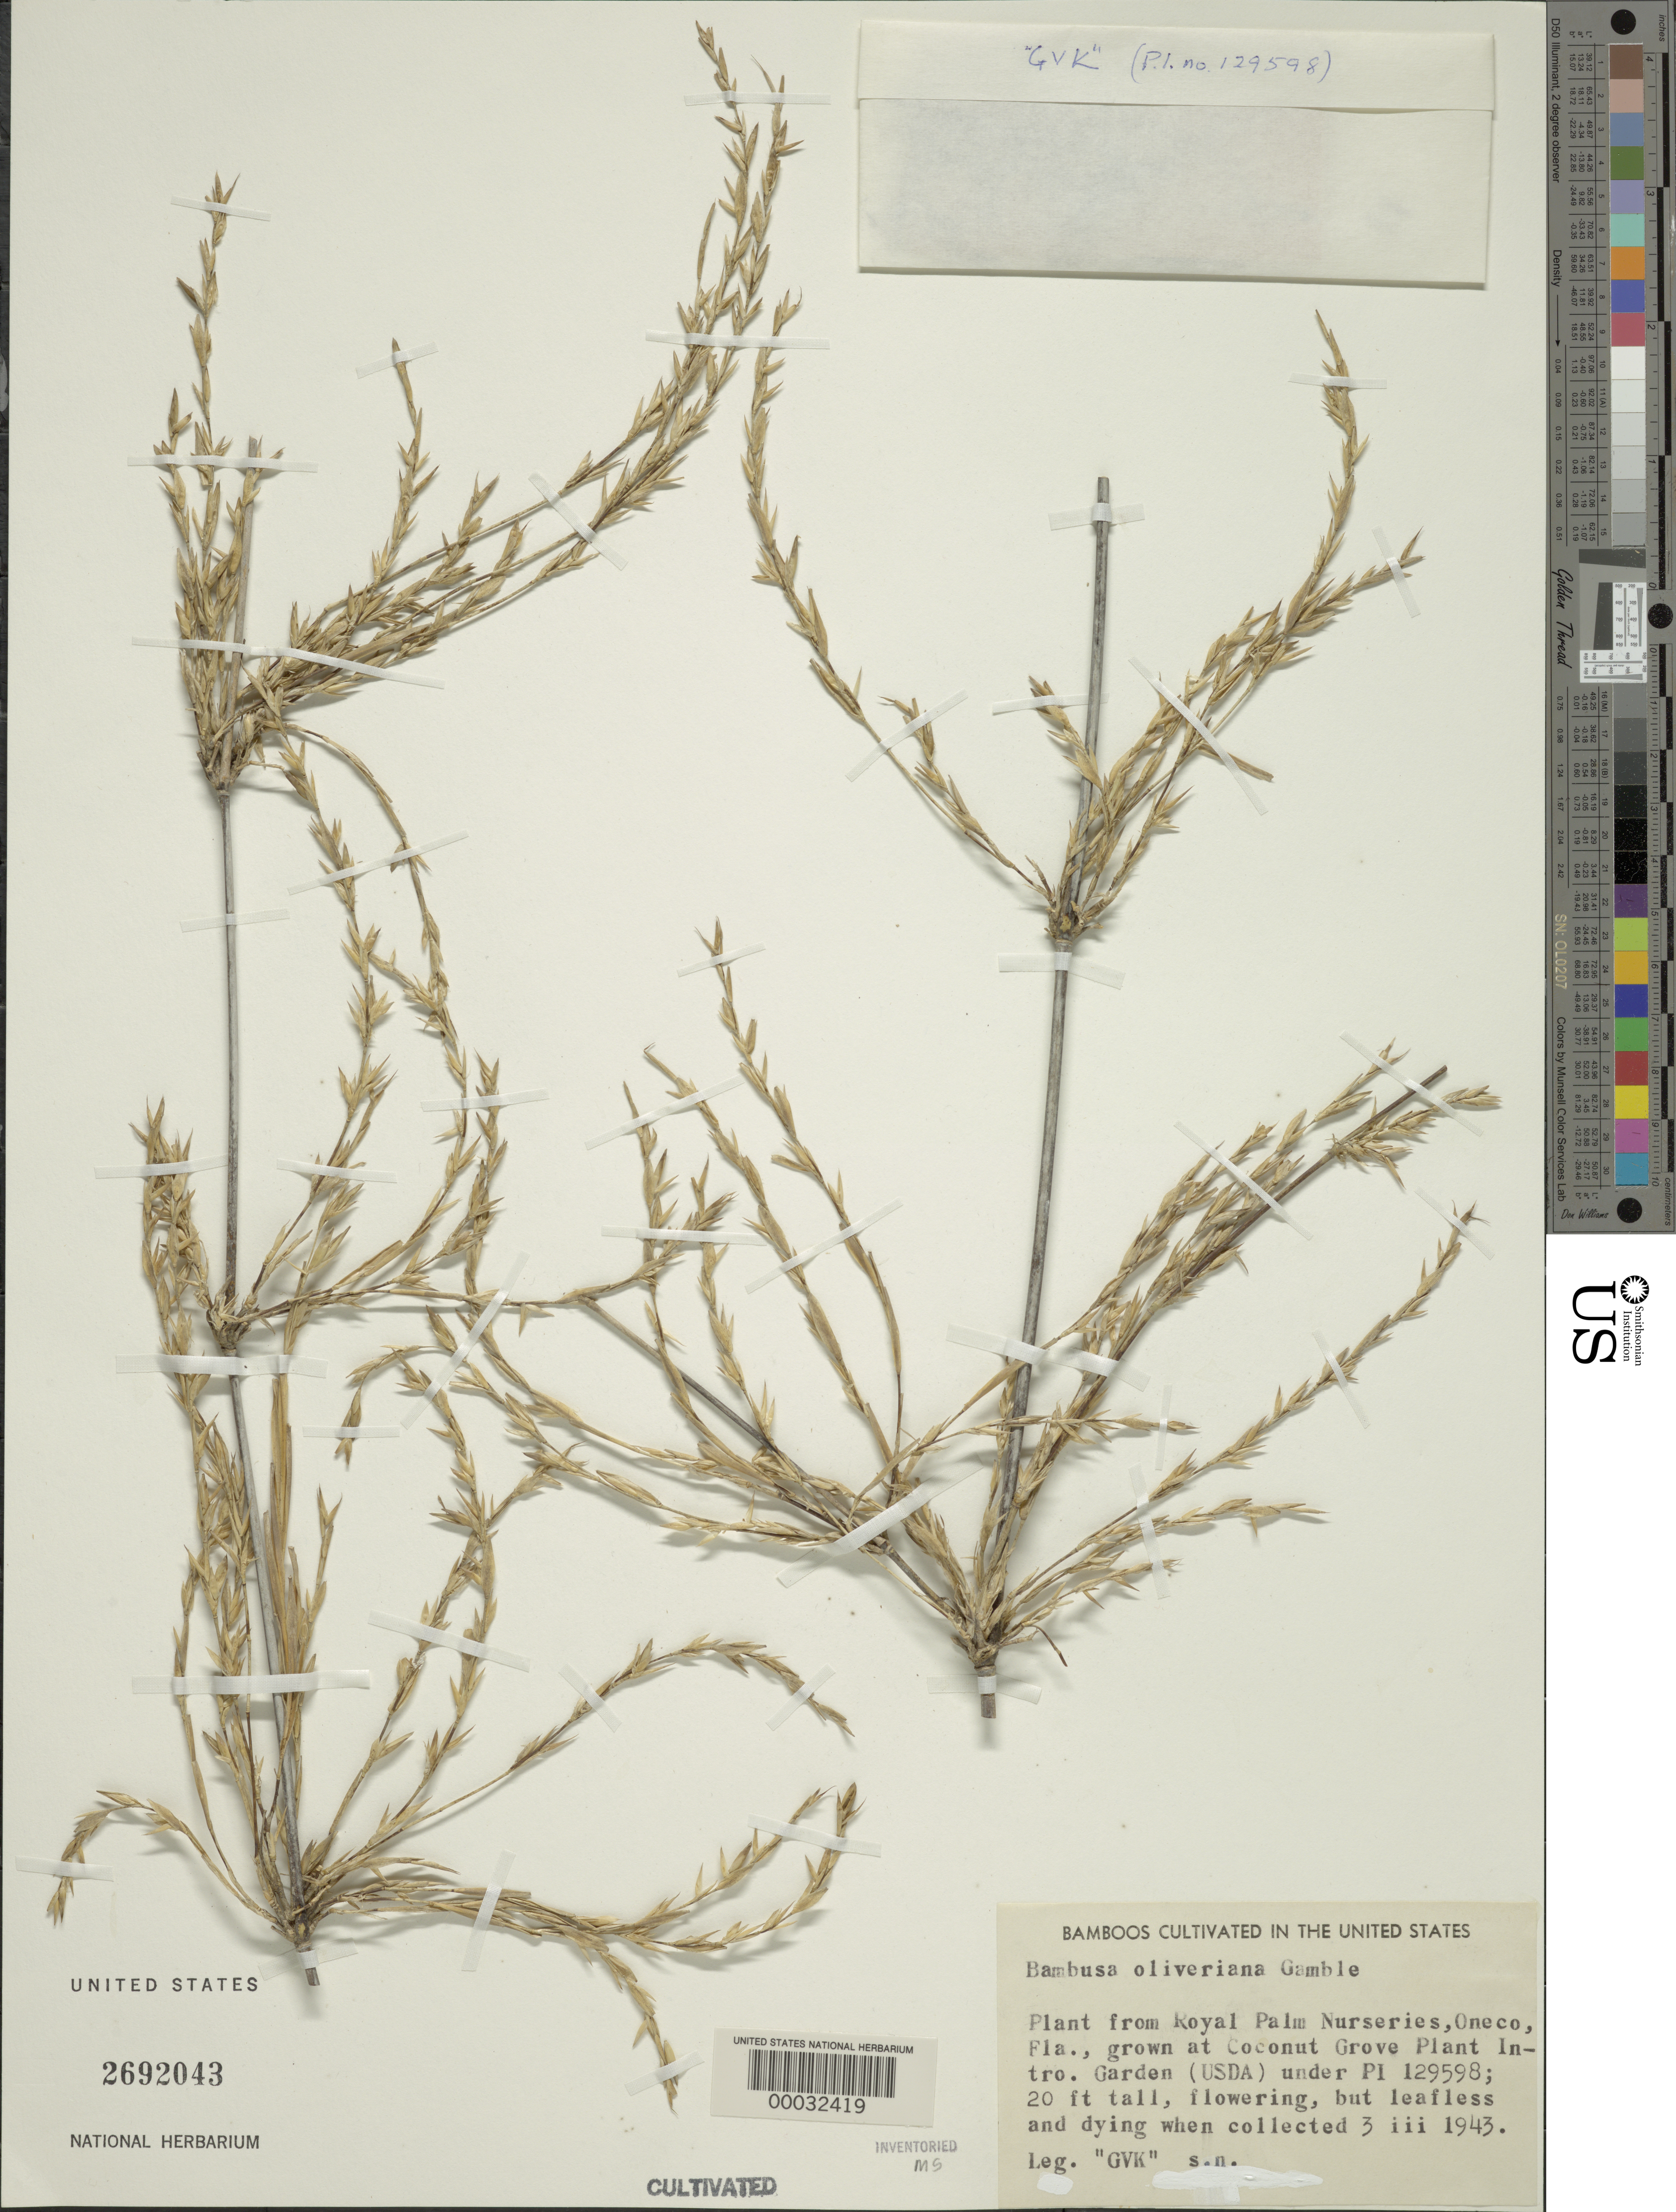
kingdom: Plantae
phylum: Tracheophyta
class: Liliopsida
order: Poales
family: Poaceae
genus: Bambusa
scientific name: Bambusa oliveriana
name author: Gamble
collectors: G. K.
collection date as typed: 03 Mar 1943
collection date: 1943-03-03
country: United States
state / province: Florida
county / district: Manatee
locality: Royal palm nurseries, oneco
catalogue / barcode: US 2692043